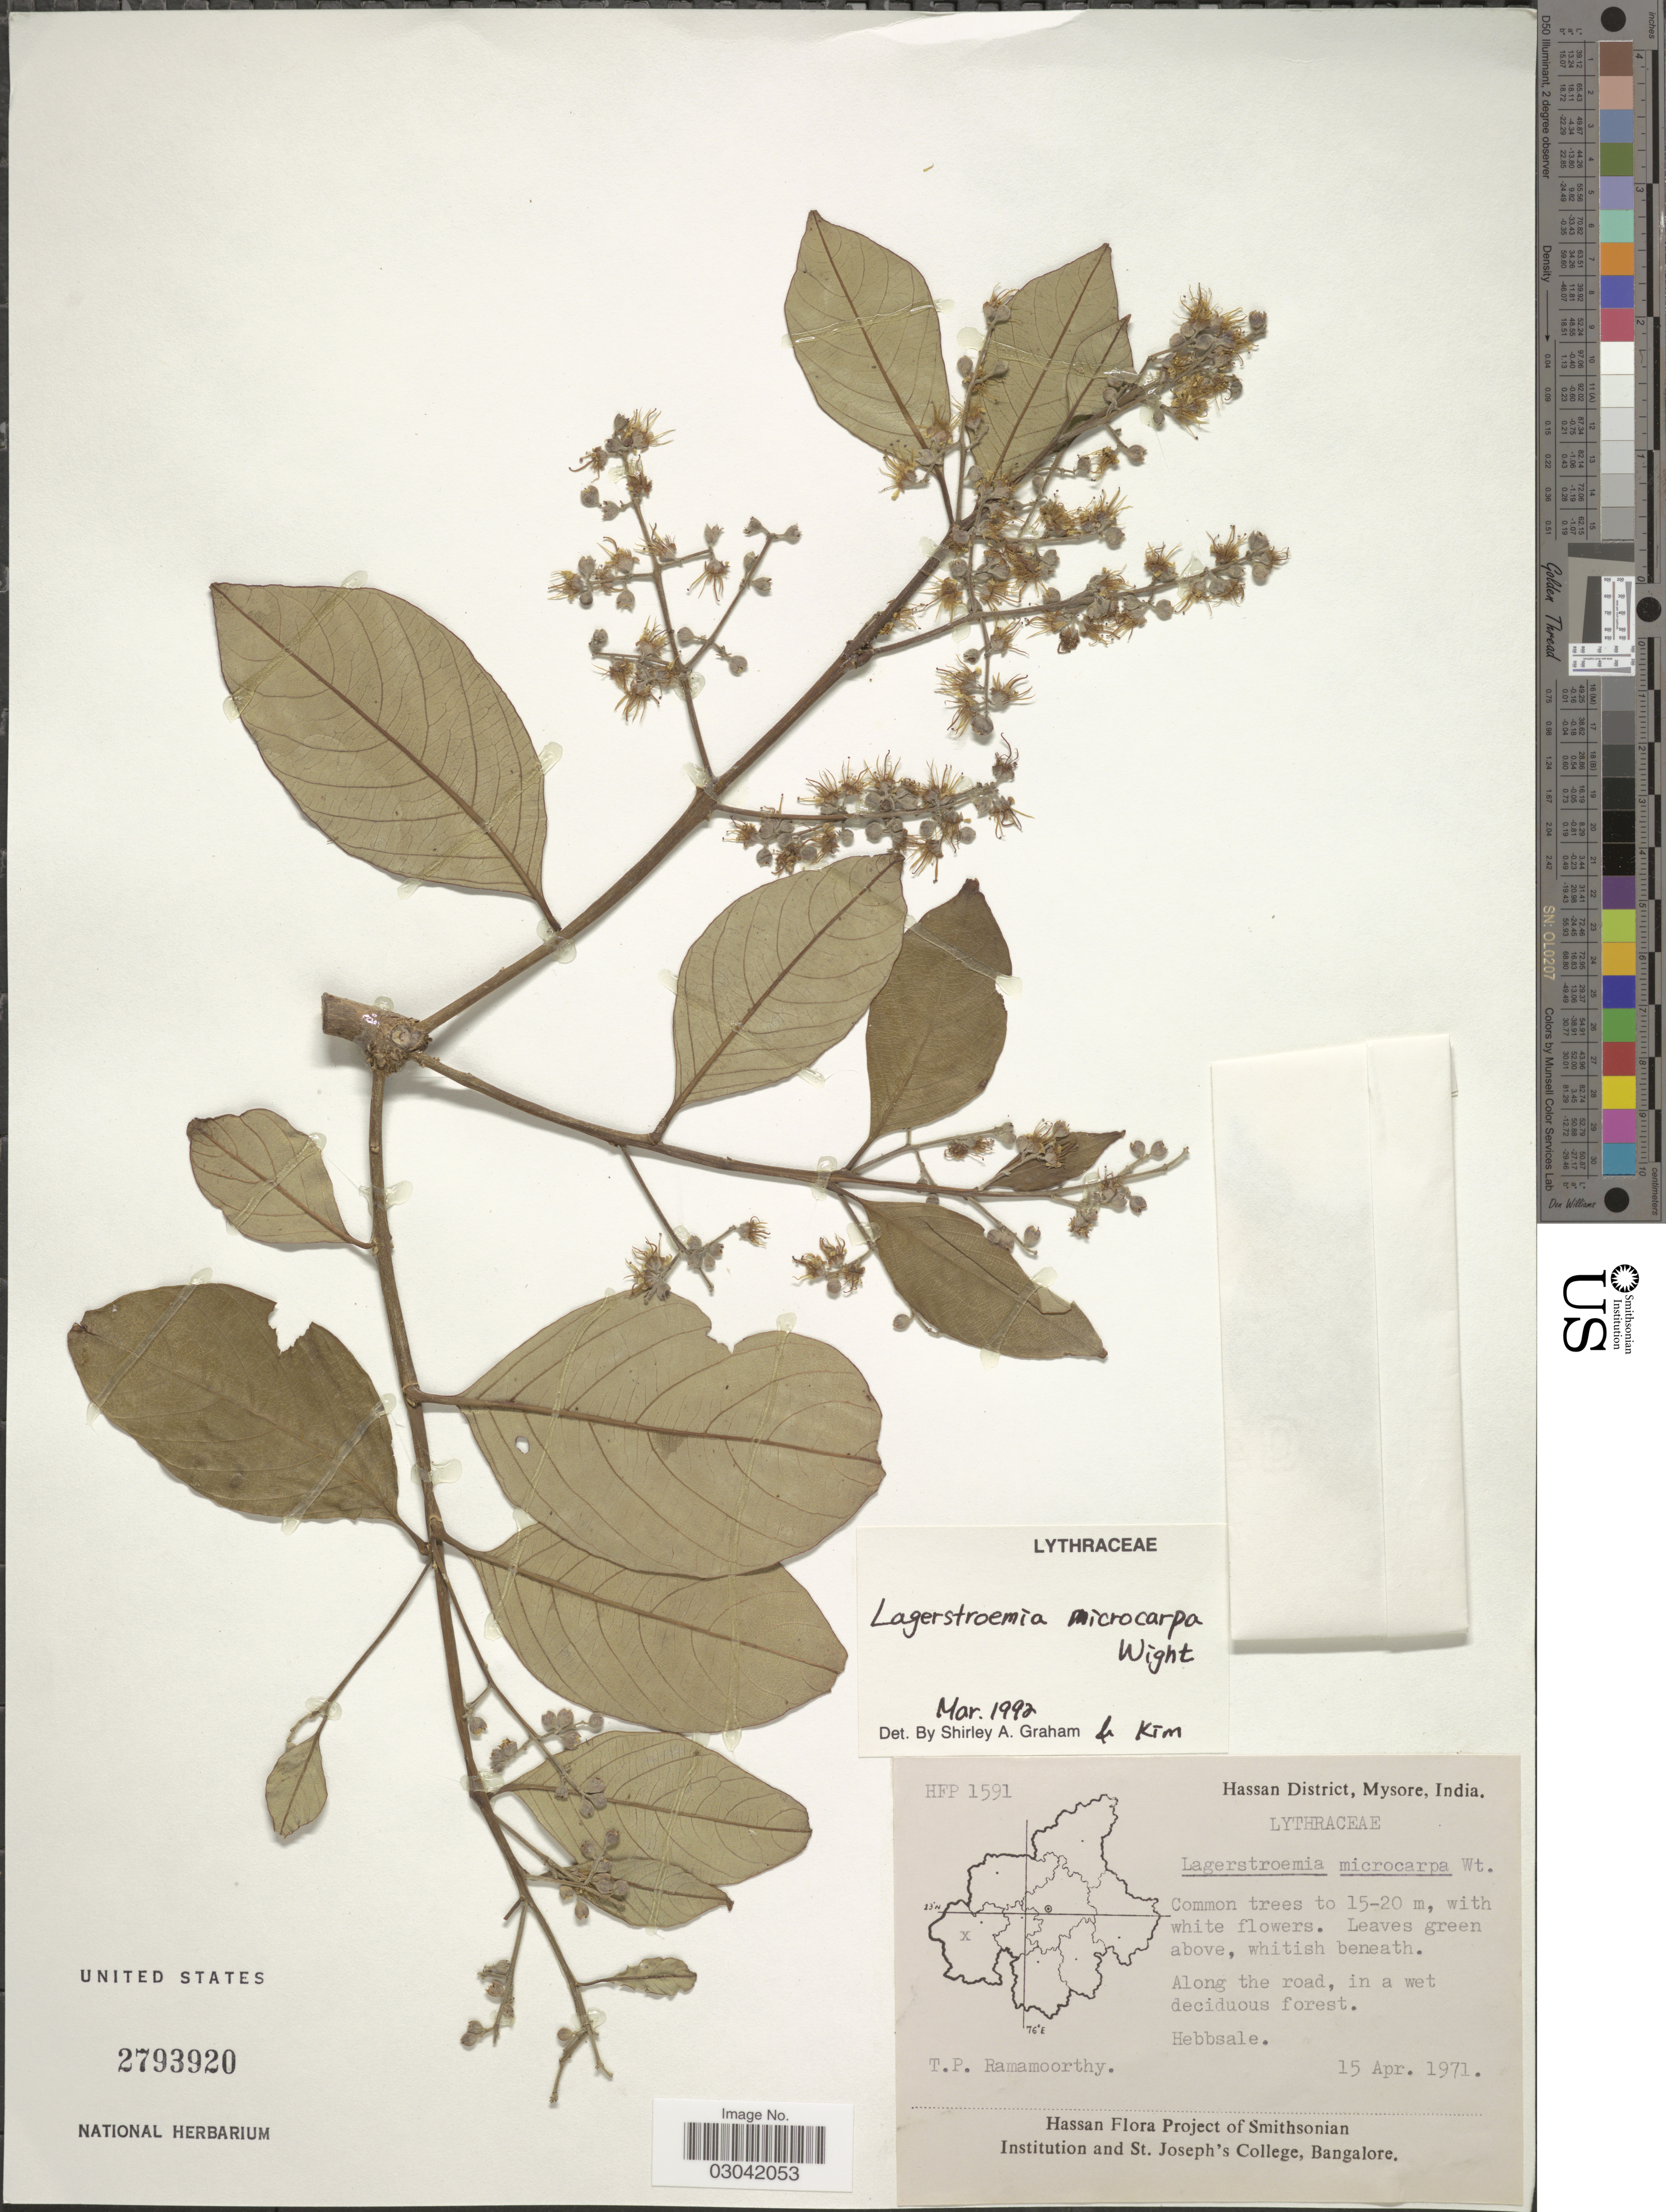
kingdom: Plantae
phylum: Tracheophyta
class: Magnoliopsida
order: Myrtales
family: Lythraceae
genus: Lagerstroemia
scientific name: Lagerstroemia microcarpa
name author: Wight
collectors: T. P. Ramamoorthy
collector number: HFP 1591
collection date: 1971-04-15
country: India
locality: Hassan District, Mysore. Along road, in a wet deciduous forest. Hebbsale.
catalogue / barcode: US 2793920